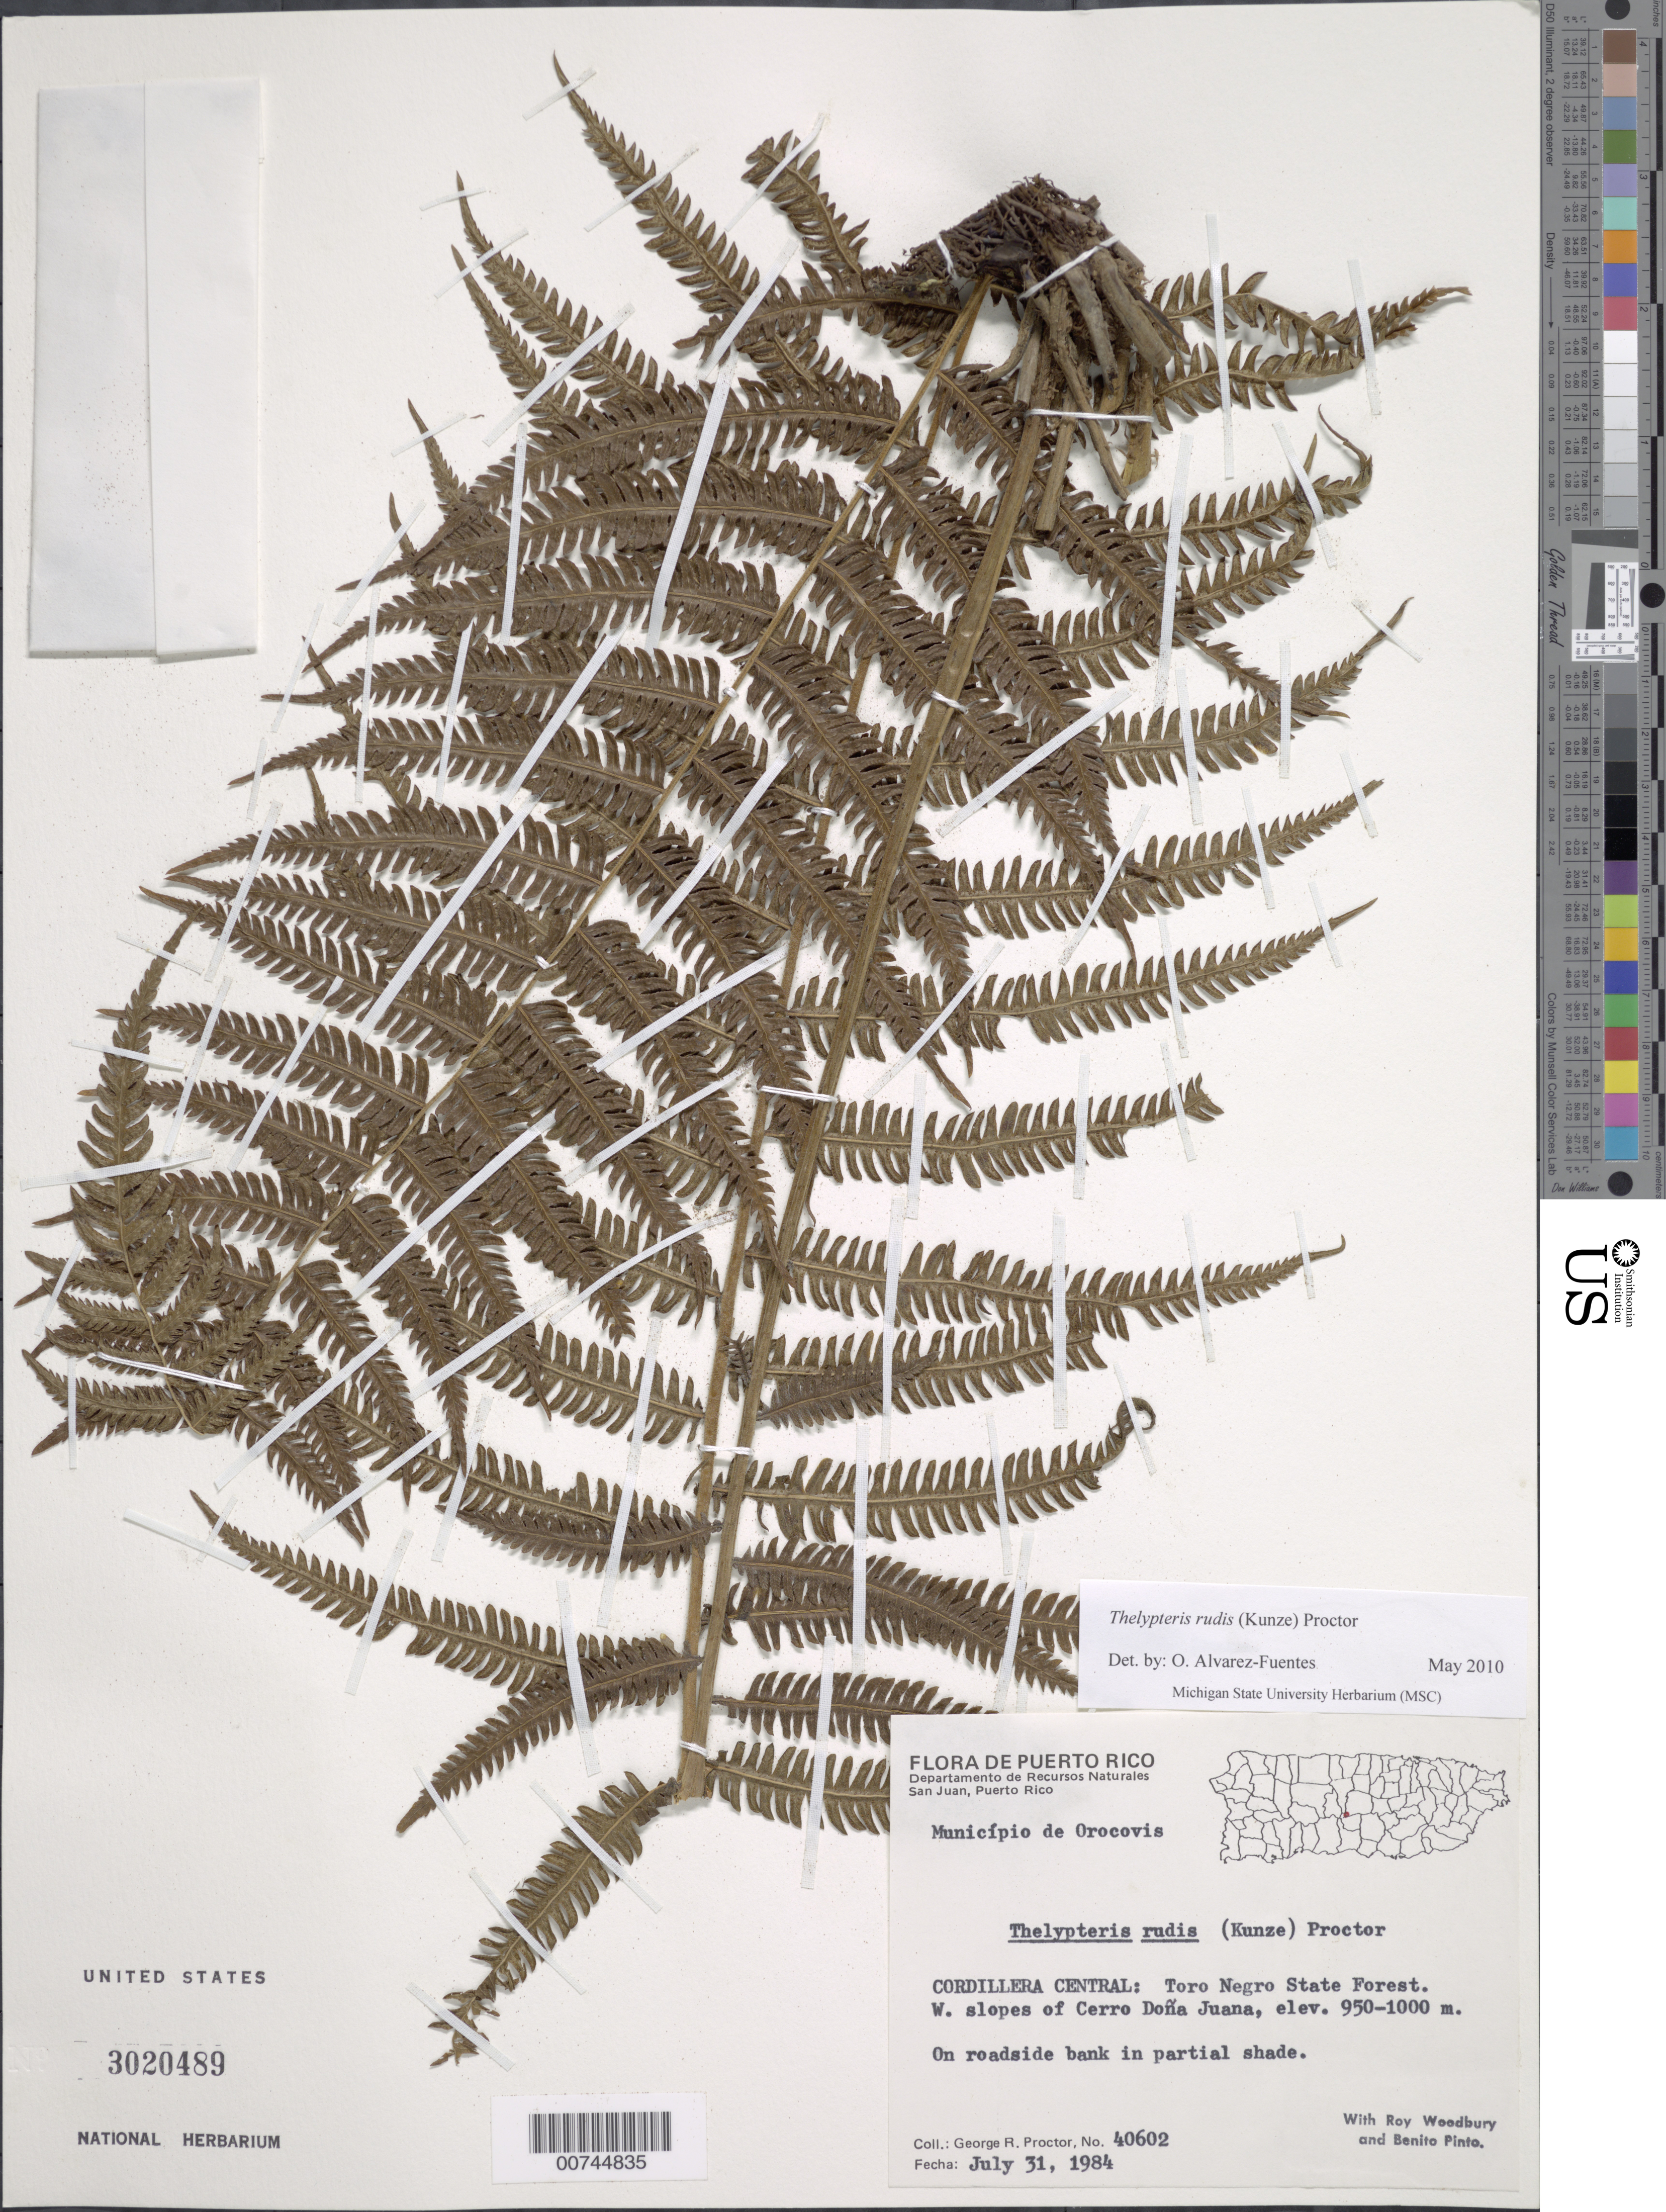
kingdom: Plantae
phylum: Tracheophyta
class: Polypodiopsida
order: Polypodiales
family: Thelypteridaceae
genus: Amauropelta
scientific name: Amauropelta rudis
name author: (Kunze) Pic. Serm.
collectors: G. R. Proctor, R. O. Woodbury & B. Pinto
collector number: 40602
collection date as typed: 31 Jul 1984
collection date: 1984-07-31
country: Puerto Rico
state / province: Orocovis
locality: Cordillera Central: Toro Negro State Forest. W slopes of Cerro Doña Juana. Municipio de Orocovis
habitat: On roadside bank in partial shade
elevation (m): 950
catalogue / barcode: US 3020489